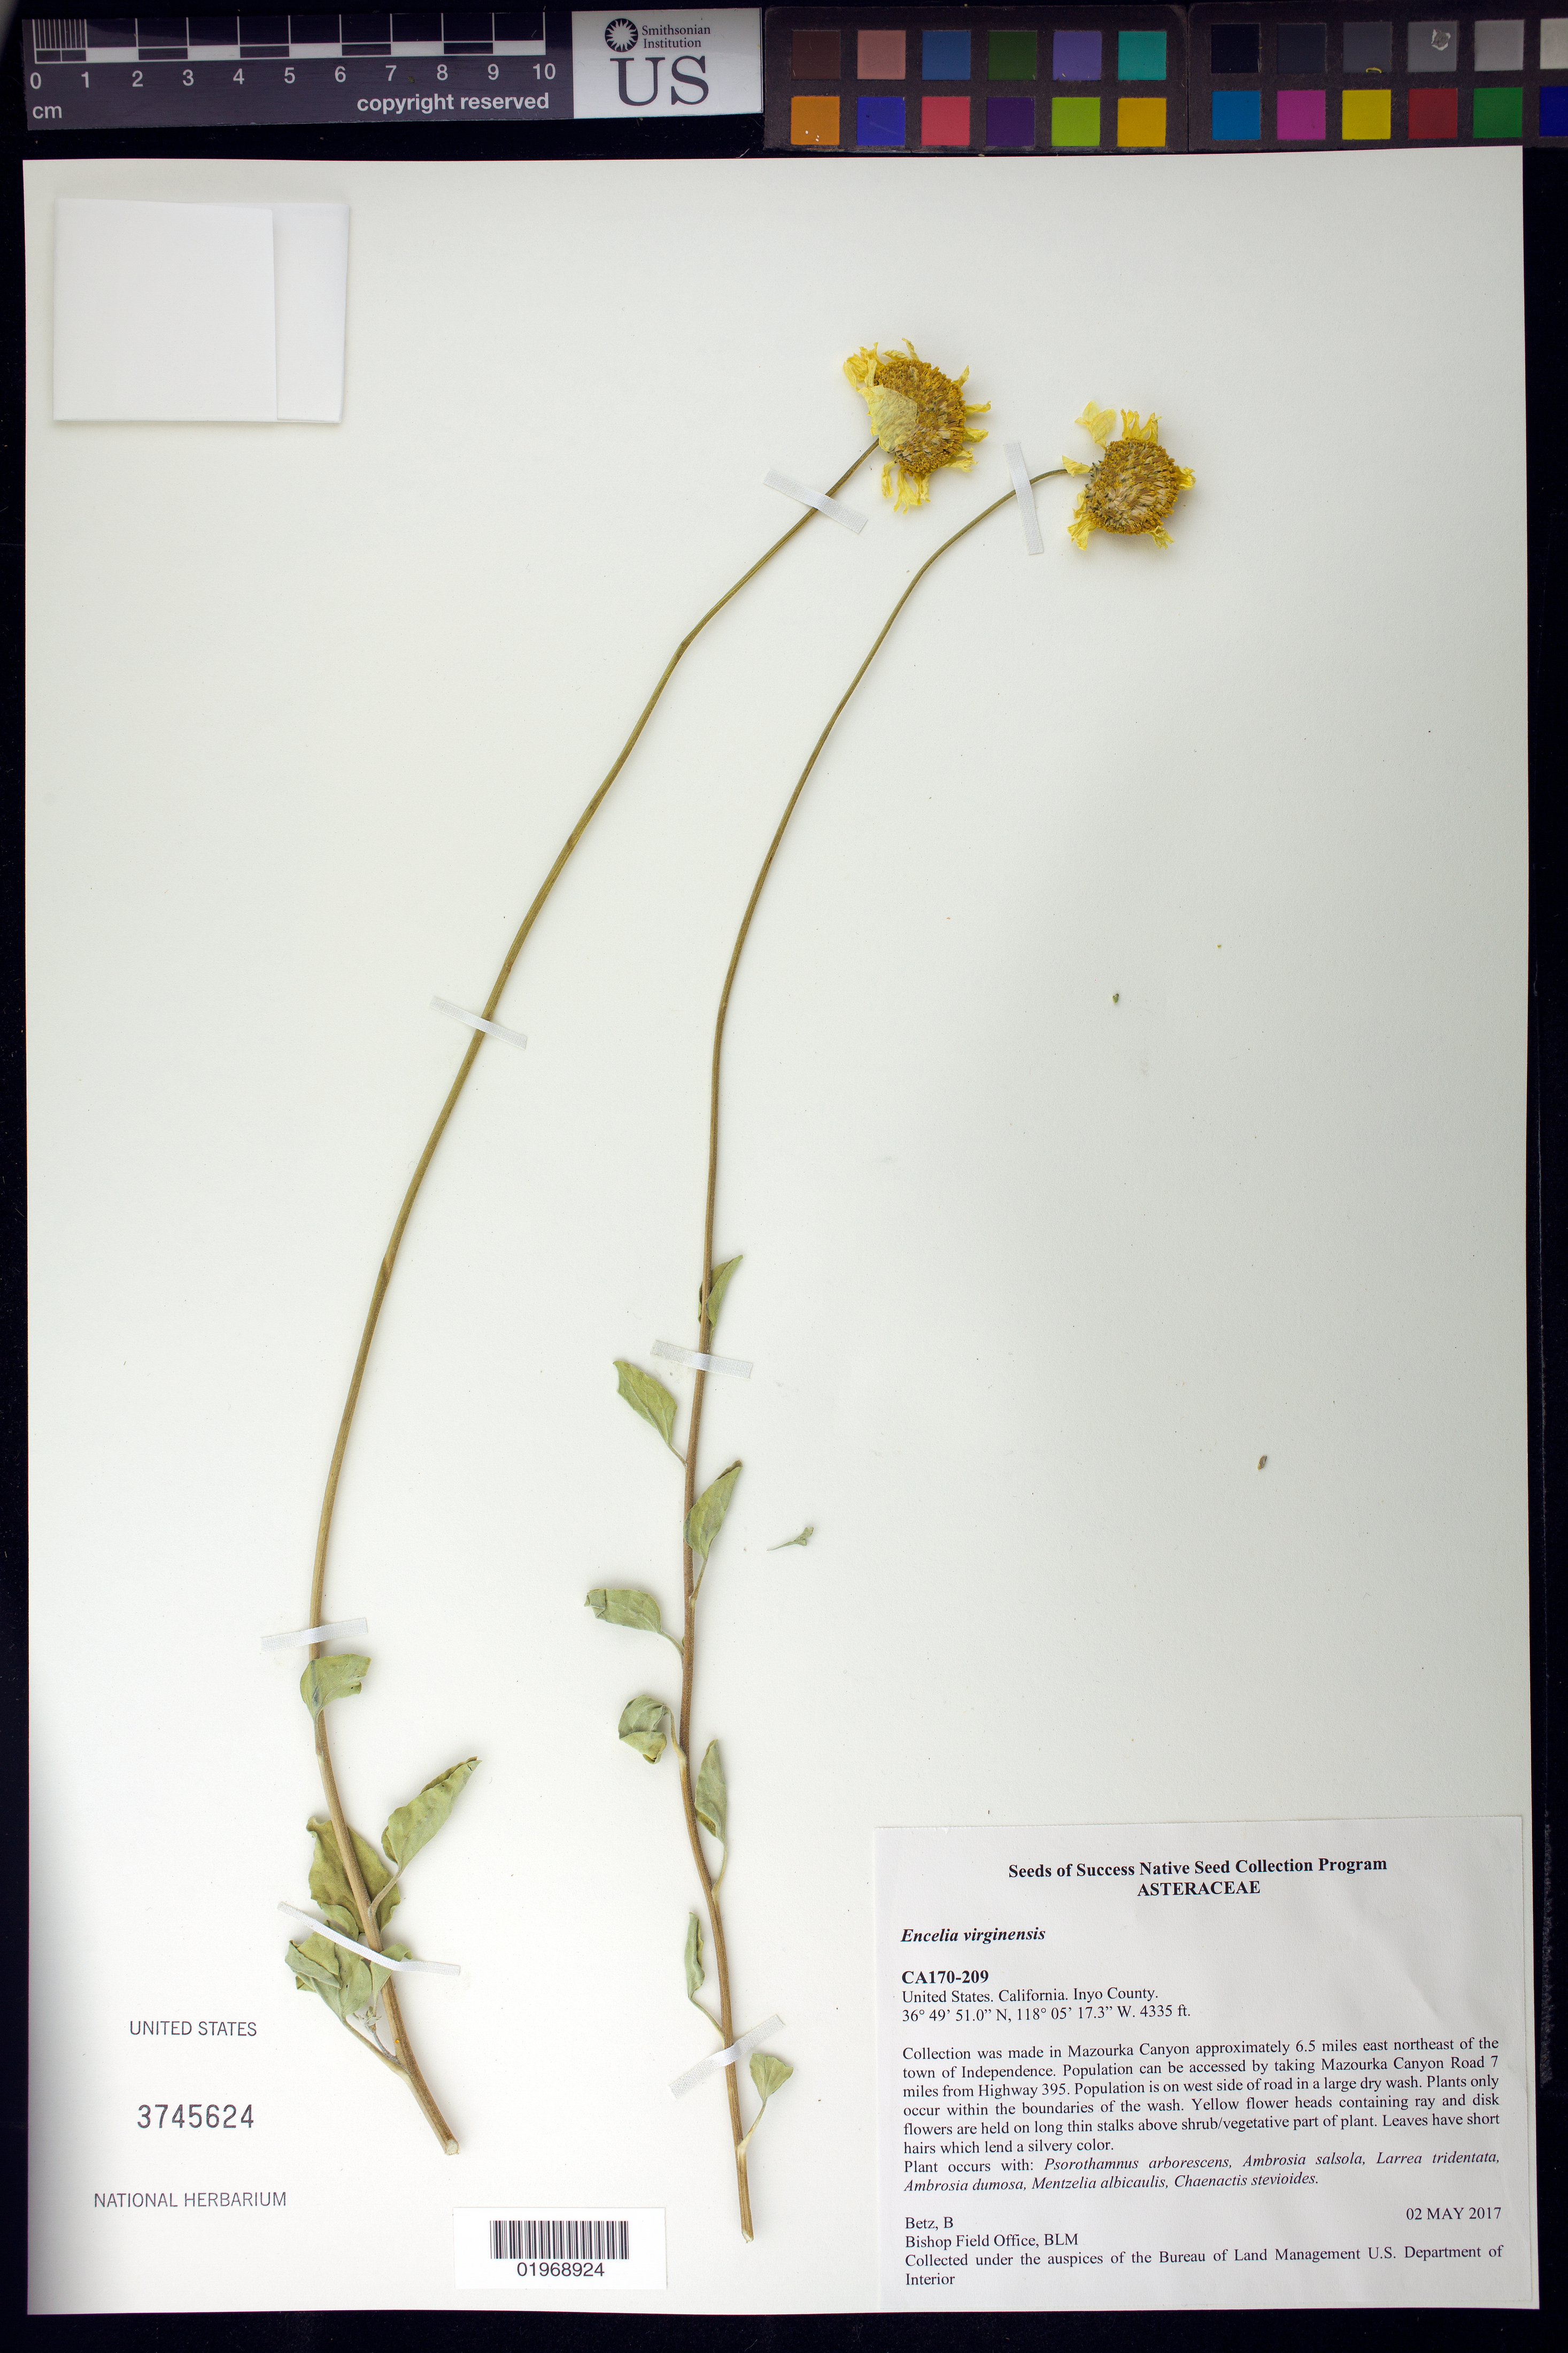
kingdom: Plantae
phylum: Tracheophyta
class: Magnoliopsida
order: Asterales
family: Asteraceae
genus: Encelia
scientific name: Encelia virginensis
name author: A. Nelson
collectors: B. Betz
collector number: CA170-209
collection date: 2017-05-02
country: United States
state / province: California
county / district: Inyo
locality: Mazourka Canyon, 6.5 miles ENE of Independence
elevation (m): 1321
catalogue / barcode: US 3745624